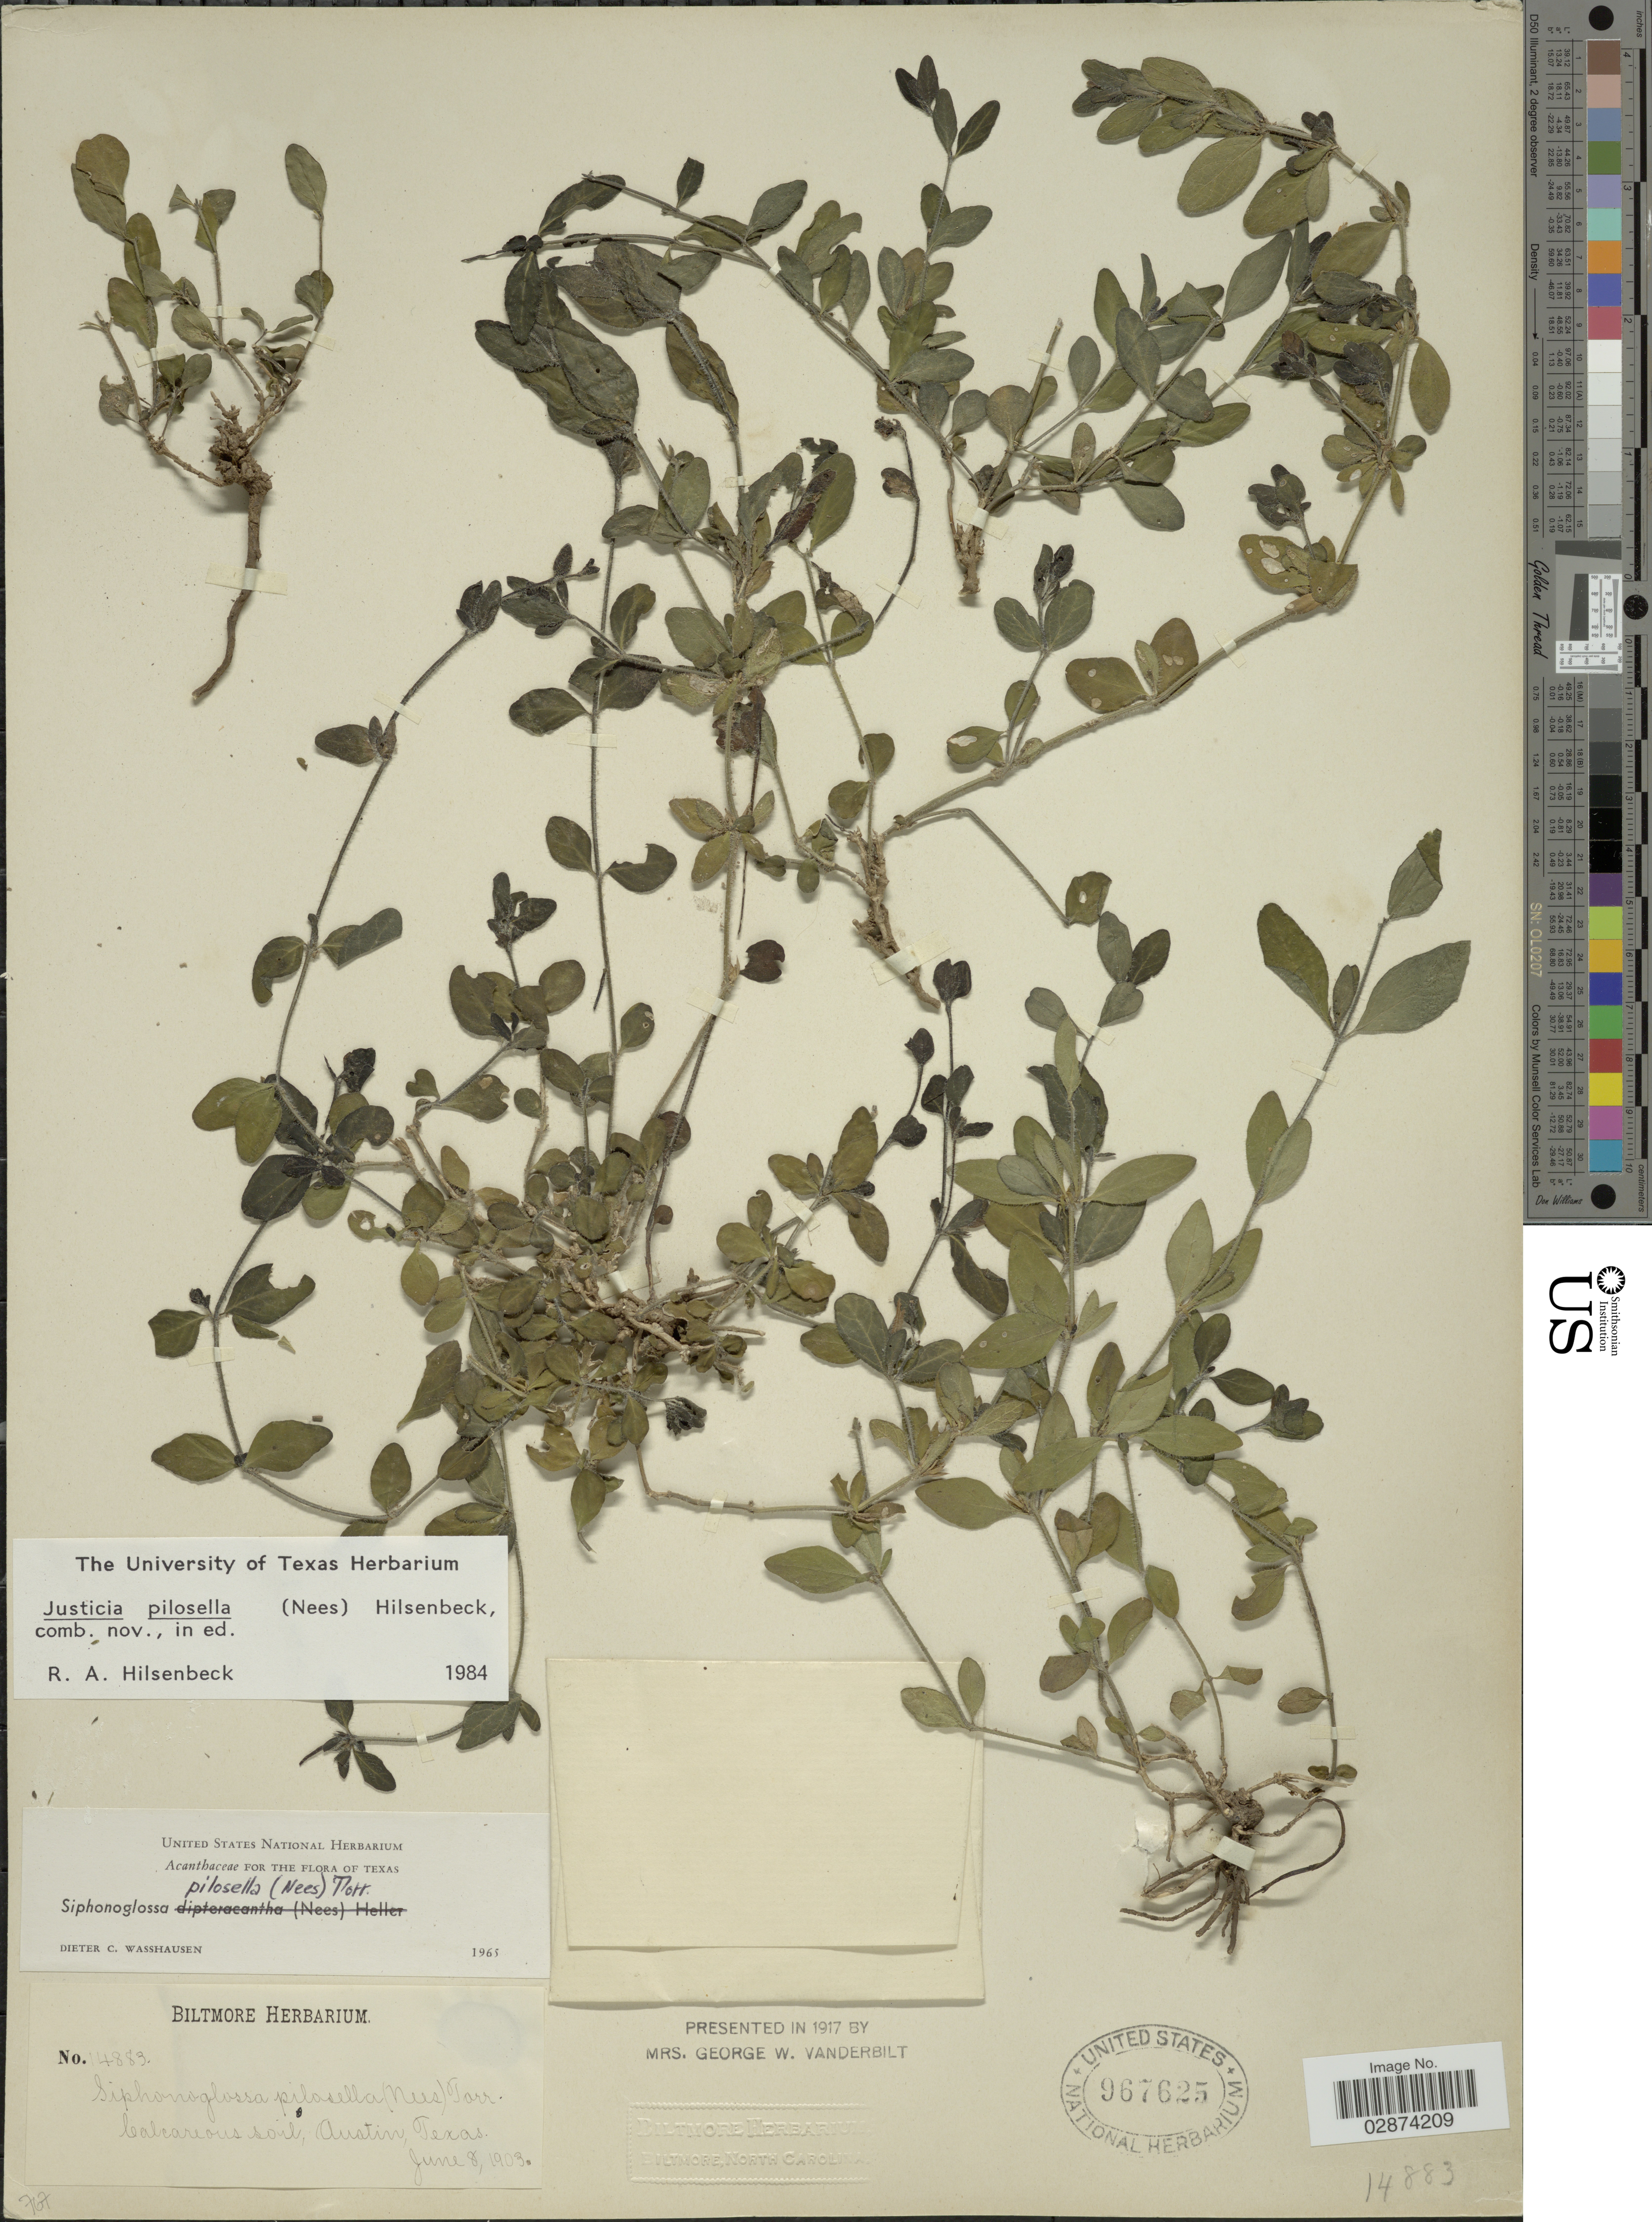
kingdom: Plantae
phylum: Tracheophyta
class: Magnoliopsida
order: Lamiales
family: Acanthaceae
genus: Justicia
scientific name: Justicia pilosella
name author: (Nees) Hilsenb.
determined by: Fisher, Amanda, (LOB), California State University, Long Beach (UNITED STATES)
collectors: ex herb. Biltmore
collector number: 14883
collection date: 1903-06-08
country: United States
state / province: Texas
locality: Austin.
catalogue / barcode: US 967625